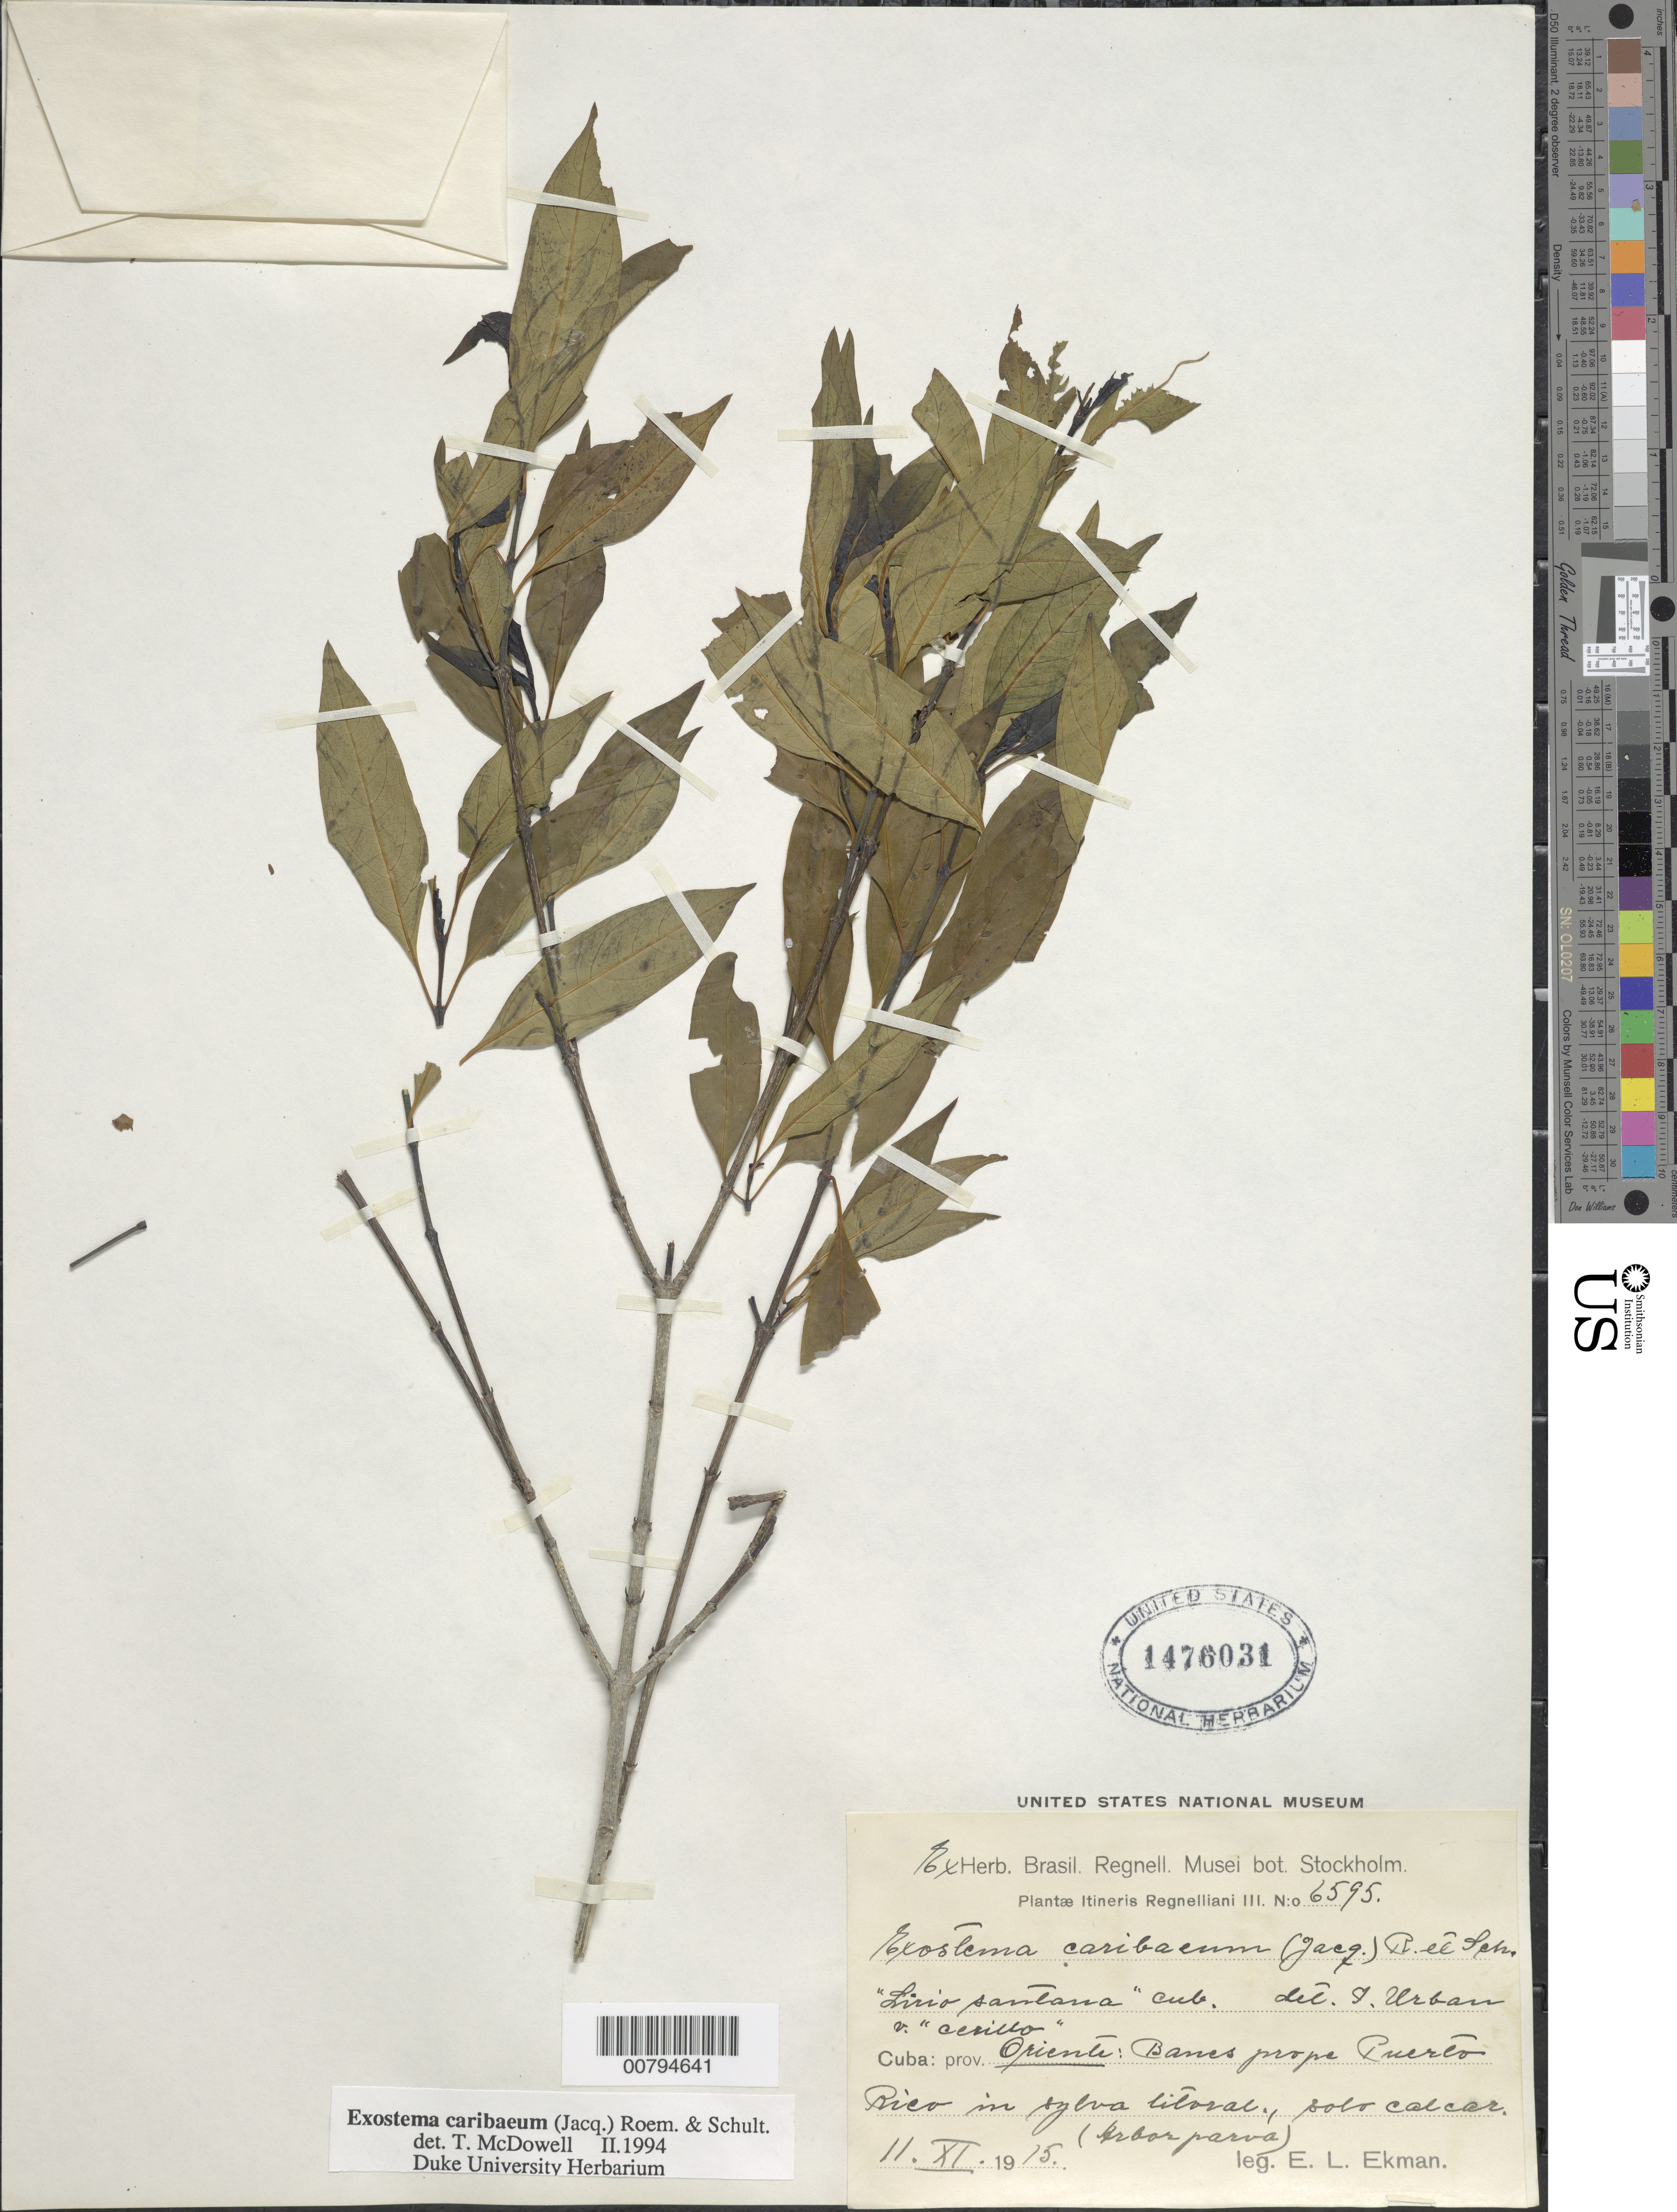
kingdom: Plantae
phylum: Tracheophyta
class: Magnoliopsida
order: Gentianales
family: Rubiaceae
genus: Exostema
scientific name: Exostema caribaeum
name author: (Jacq.) Roem. & Schult.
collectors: E. L. Ekman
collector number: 6595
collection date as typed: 11 Nov 1915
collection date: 1915-11-11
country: Cuba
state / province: Oriente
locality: Banes prope Puerto Rico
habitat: In sylva litorae (sp?); solo calcar.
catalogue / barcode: US 1476031